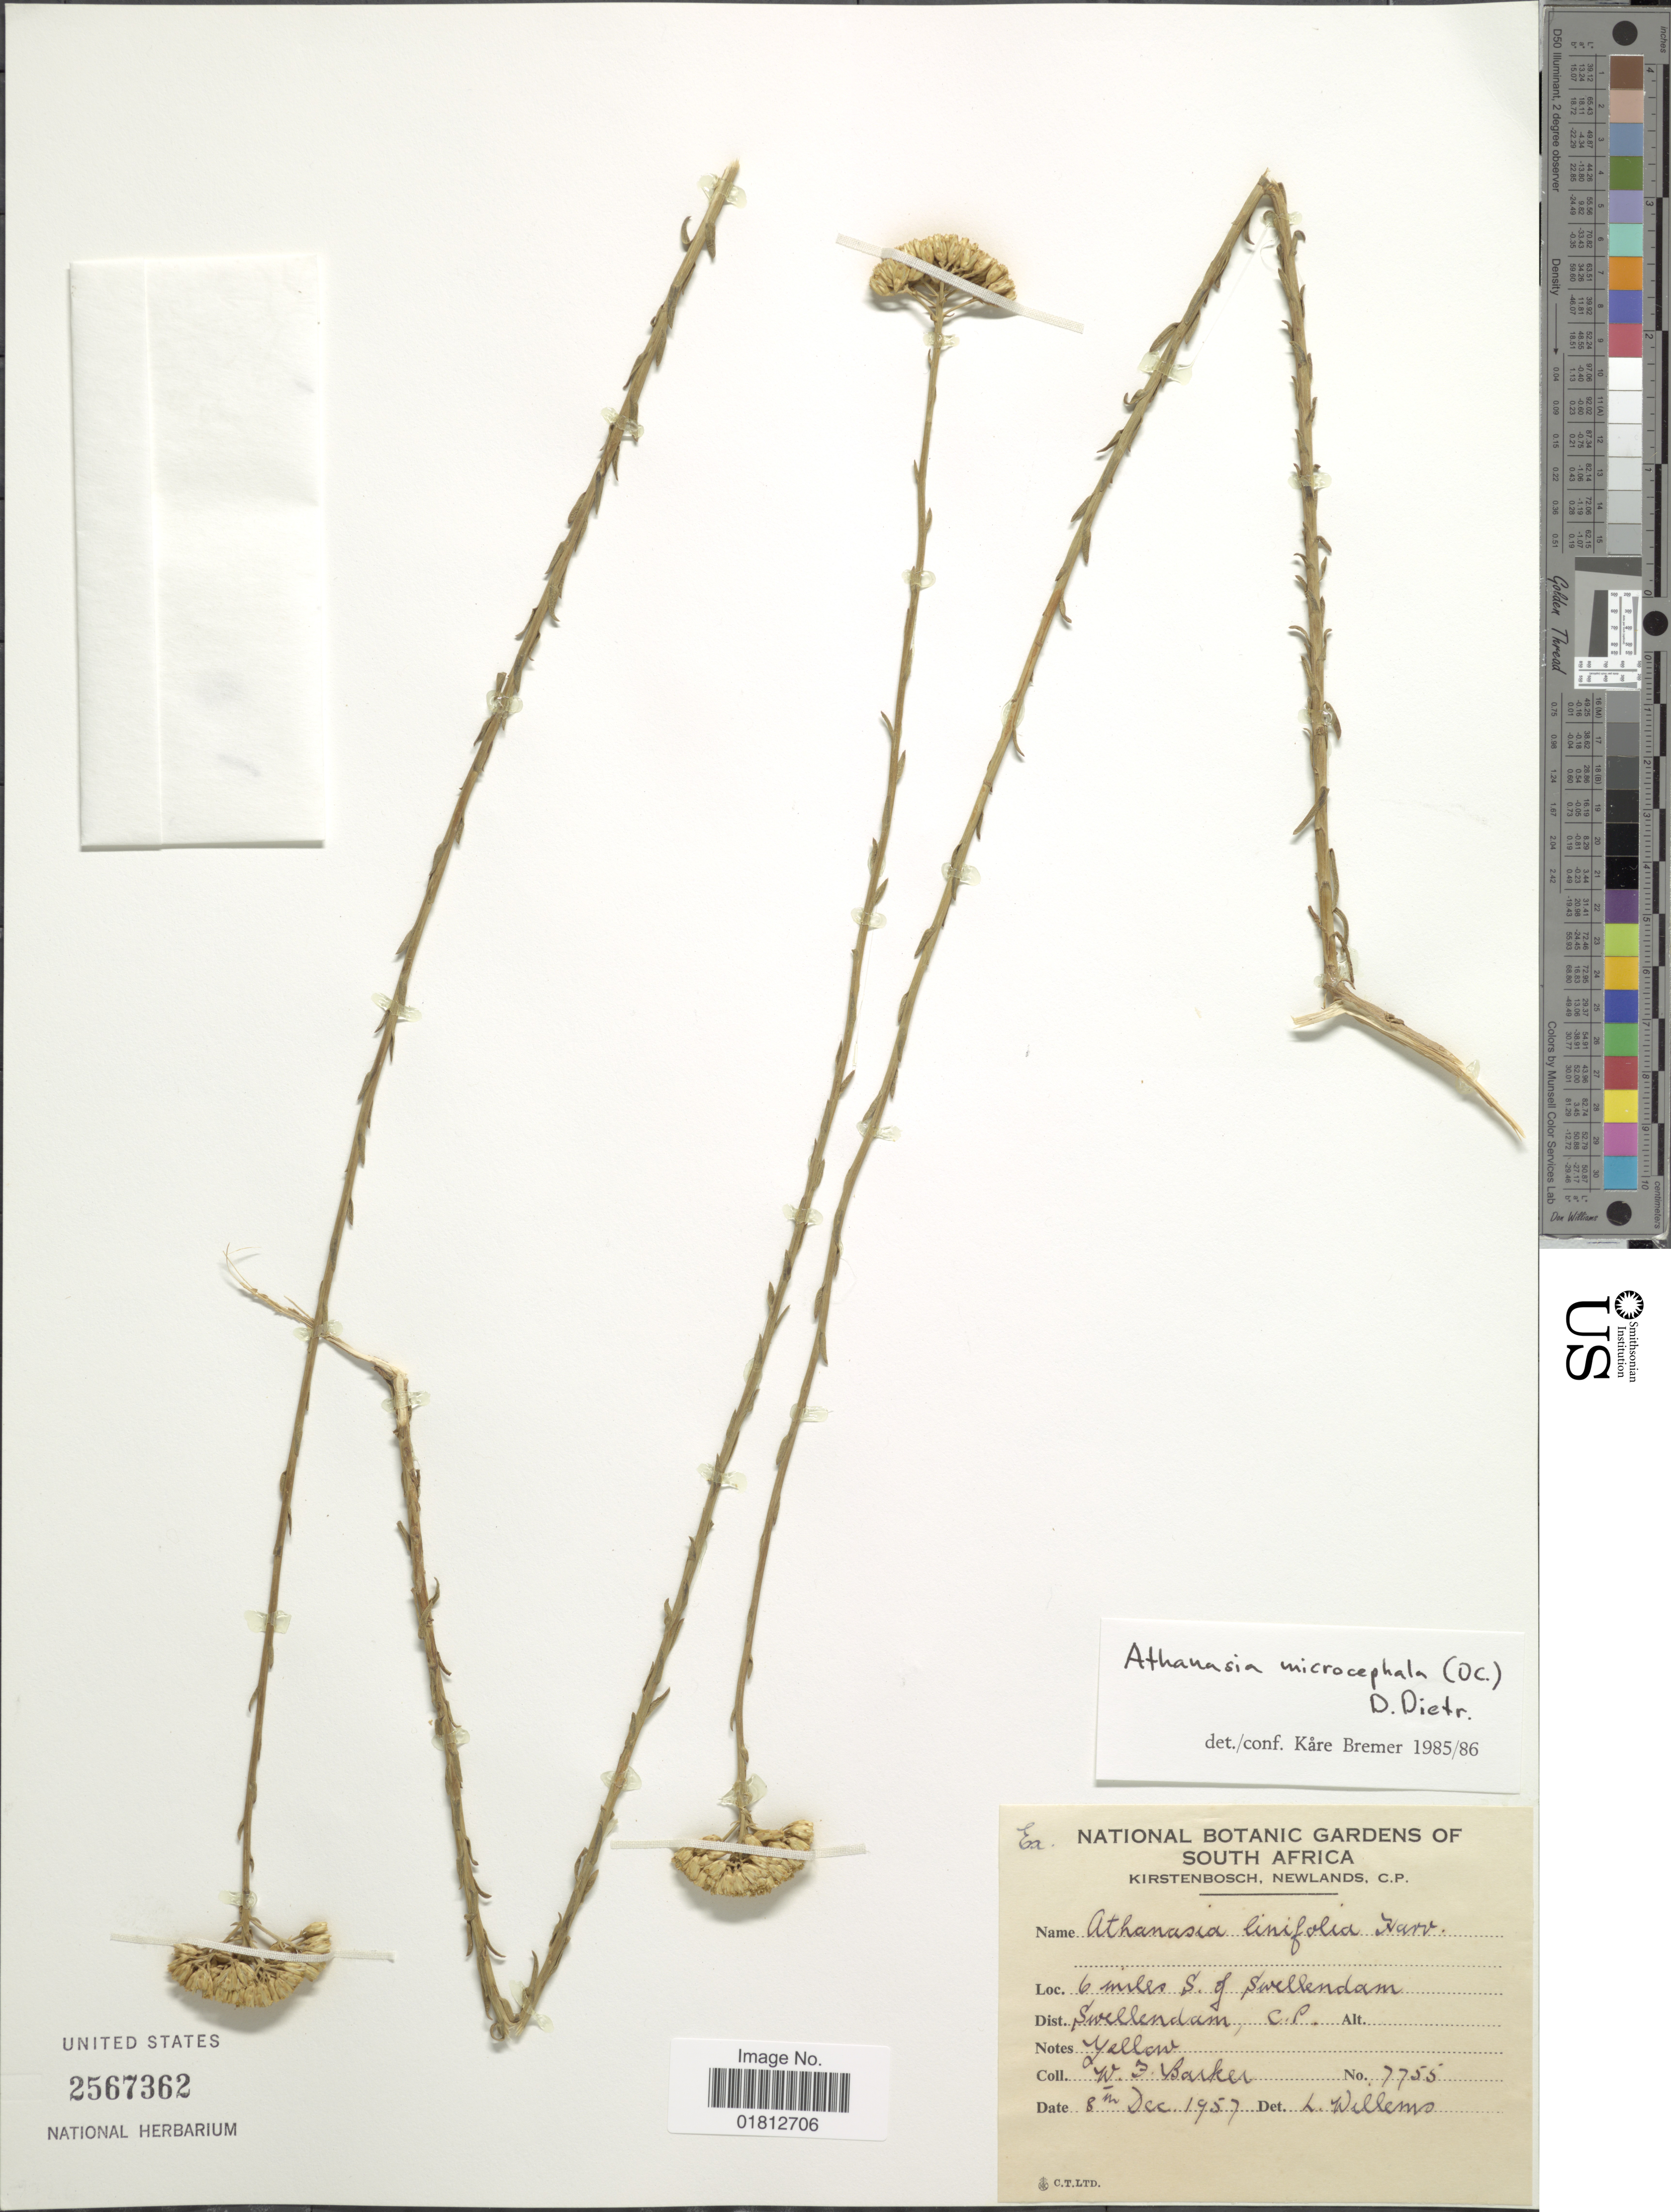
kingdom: Plantae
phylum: Tracheophyta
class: Magnoliopsida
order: Asterales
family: Asteraceae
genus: Athanasia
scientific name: Athanasia microcephala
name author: D. Dietr.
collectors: W. F. Barker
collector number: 7755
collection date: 1957-12-08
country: South Africa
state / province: Western Cape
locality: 6 miles S of Swellendam, Dist. Swellendam, C. P.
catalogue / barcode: US 2567362